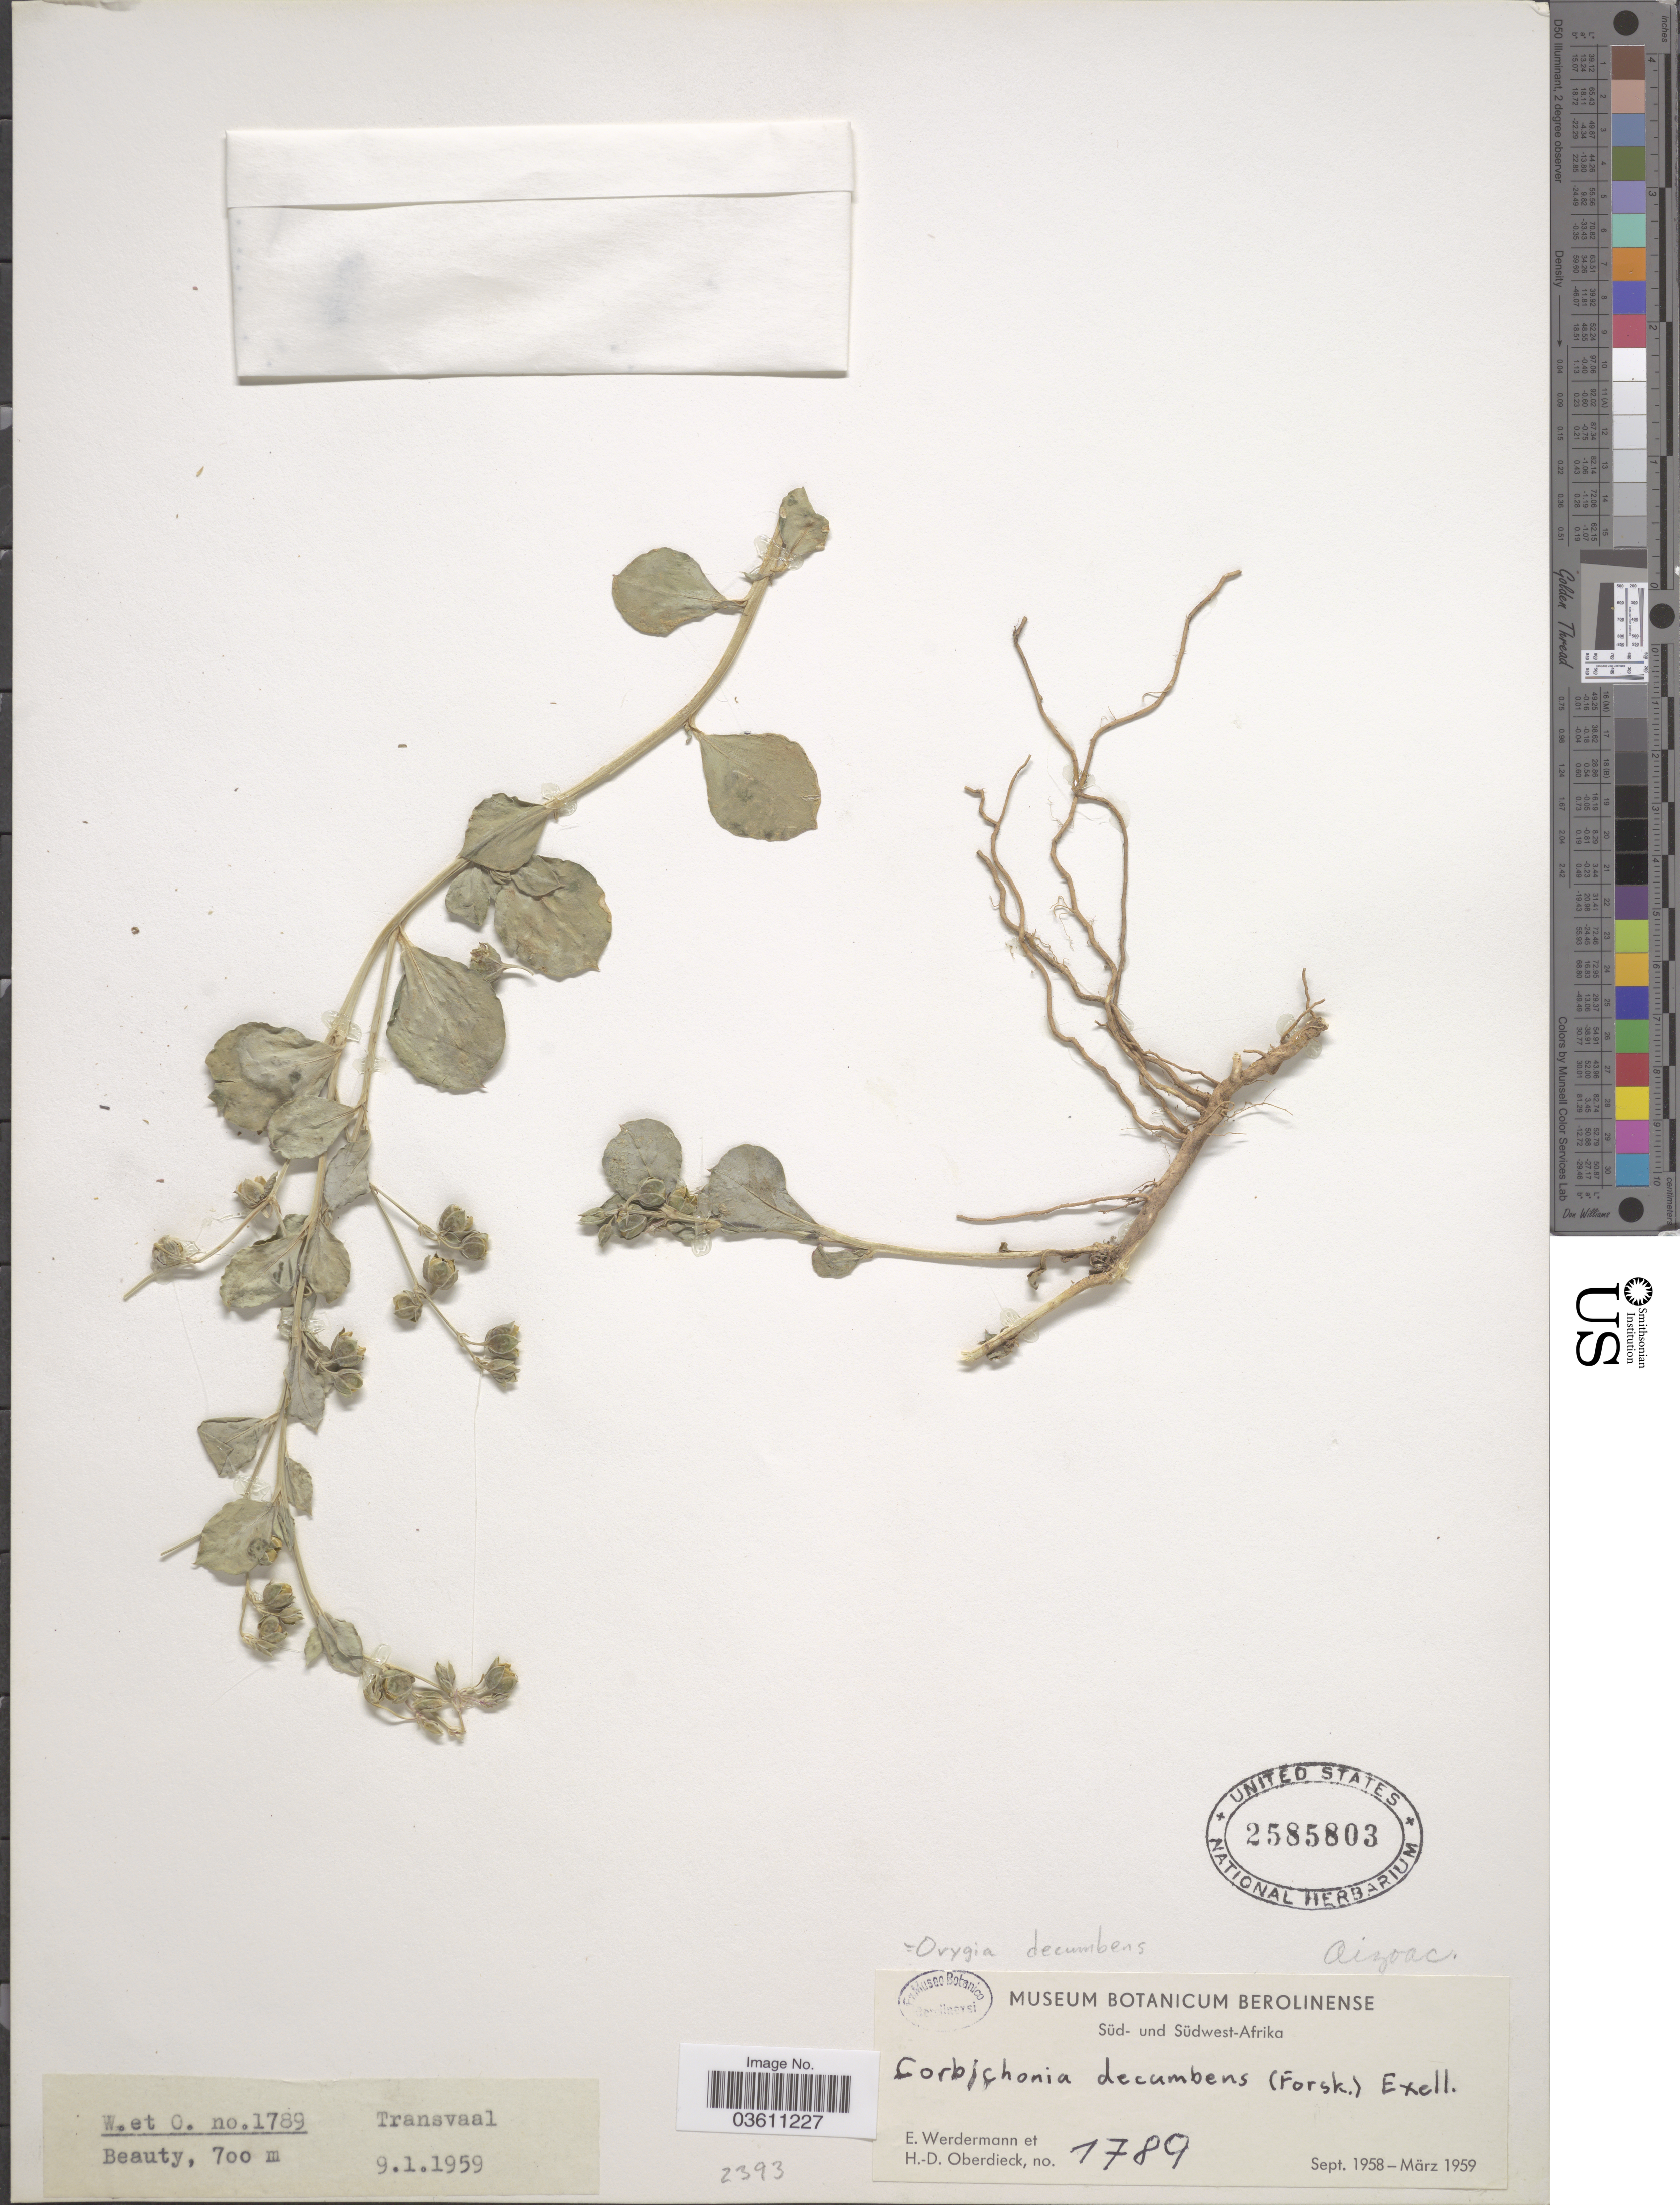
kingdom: Plantae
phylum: Tracheophyta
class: Magnoliopsida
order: Caryophyllales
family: Corbichoniaceae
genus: Corbichonia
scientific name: Corbichonia decumbens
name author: (Forssk.) Exell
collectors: E. Werdermann & H. Oberdieck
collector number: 1789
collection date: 1959-01-09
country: South Africa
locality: Transvaal. Beauty.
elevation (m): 700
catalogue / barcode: US 2585803